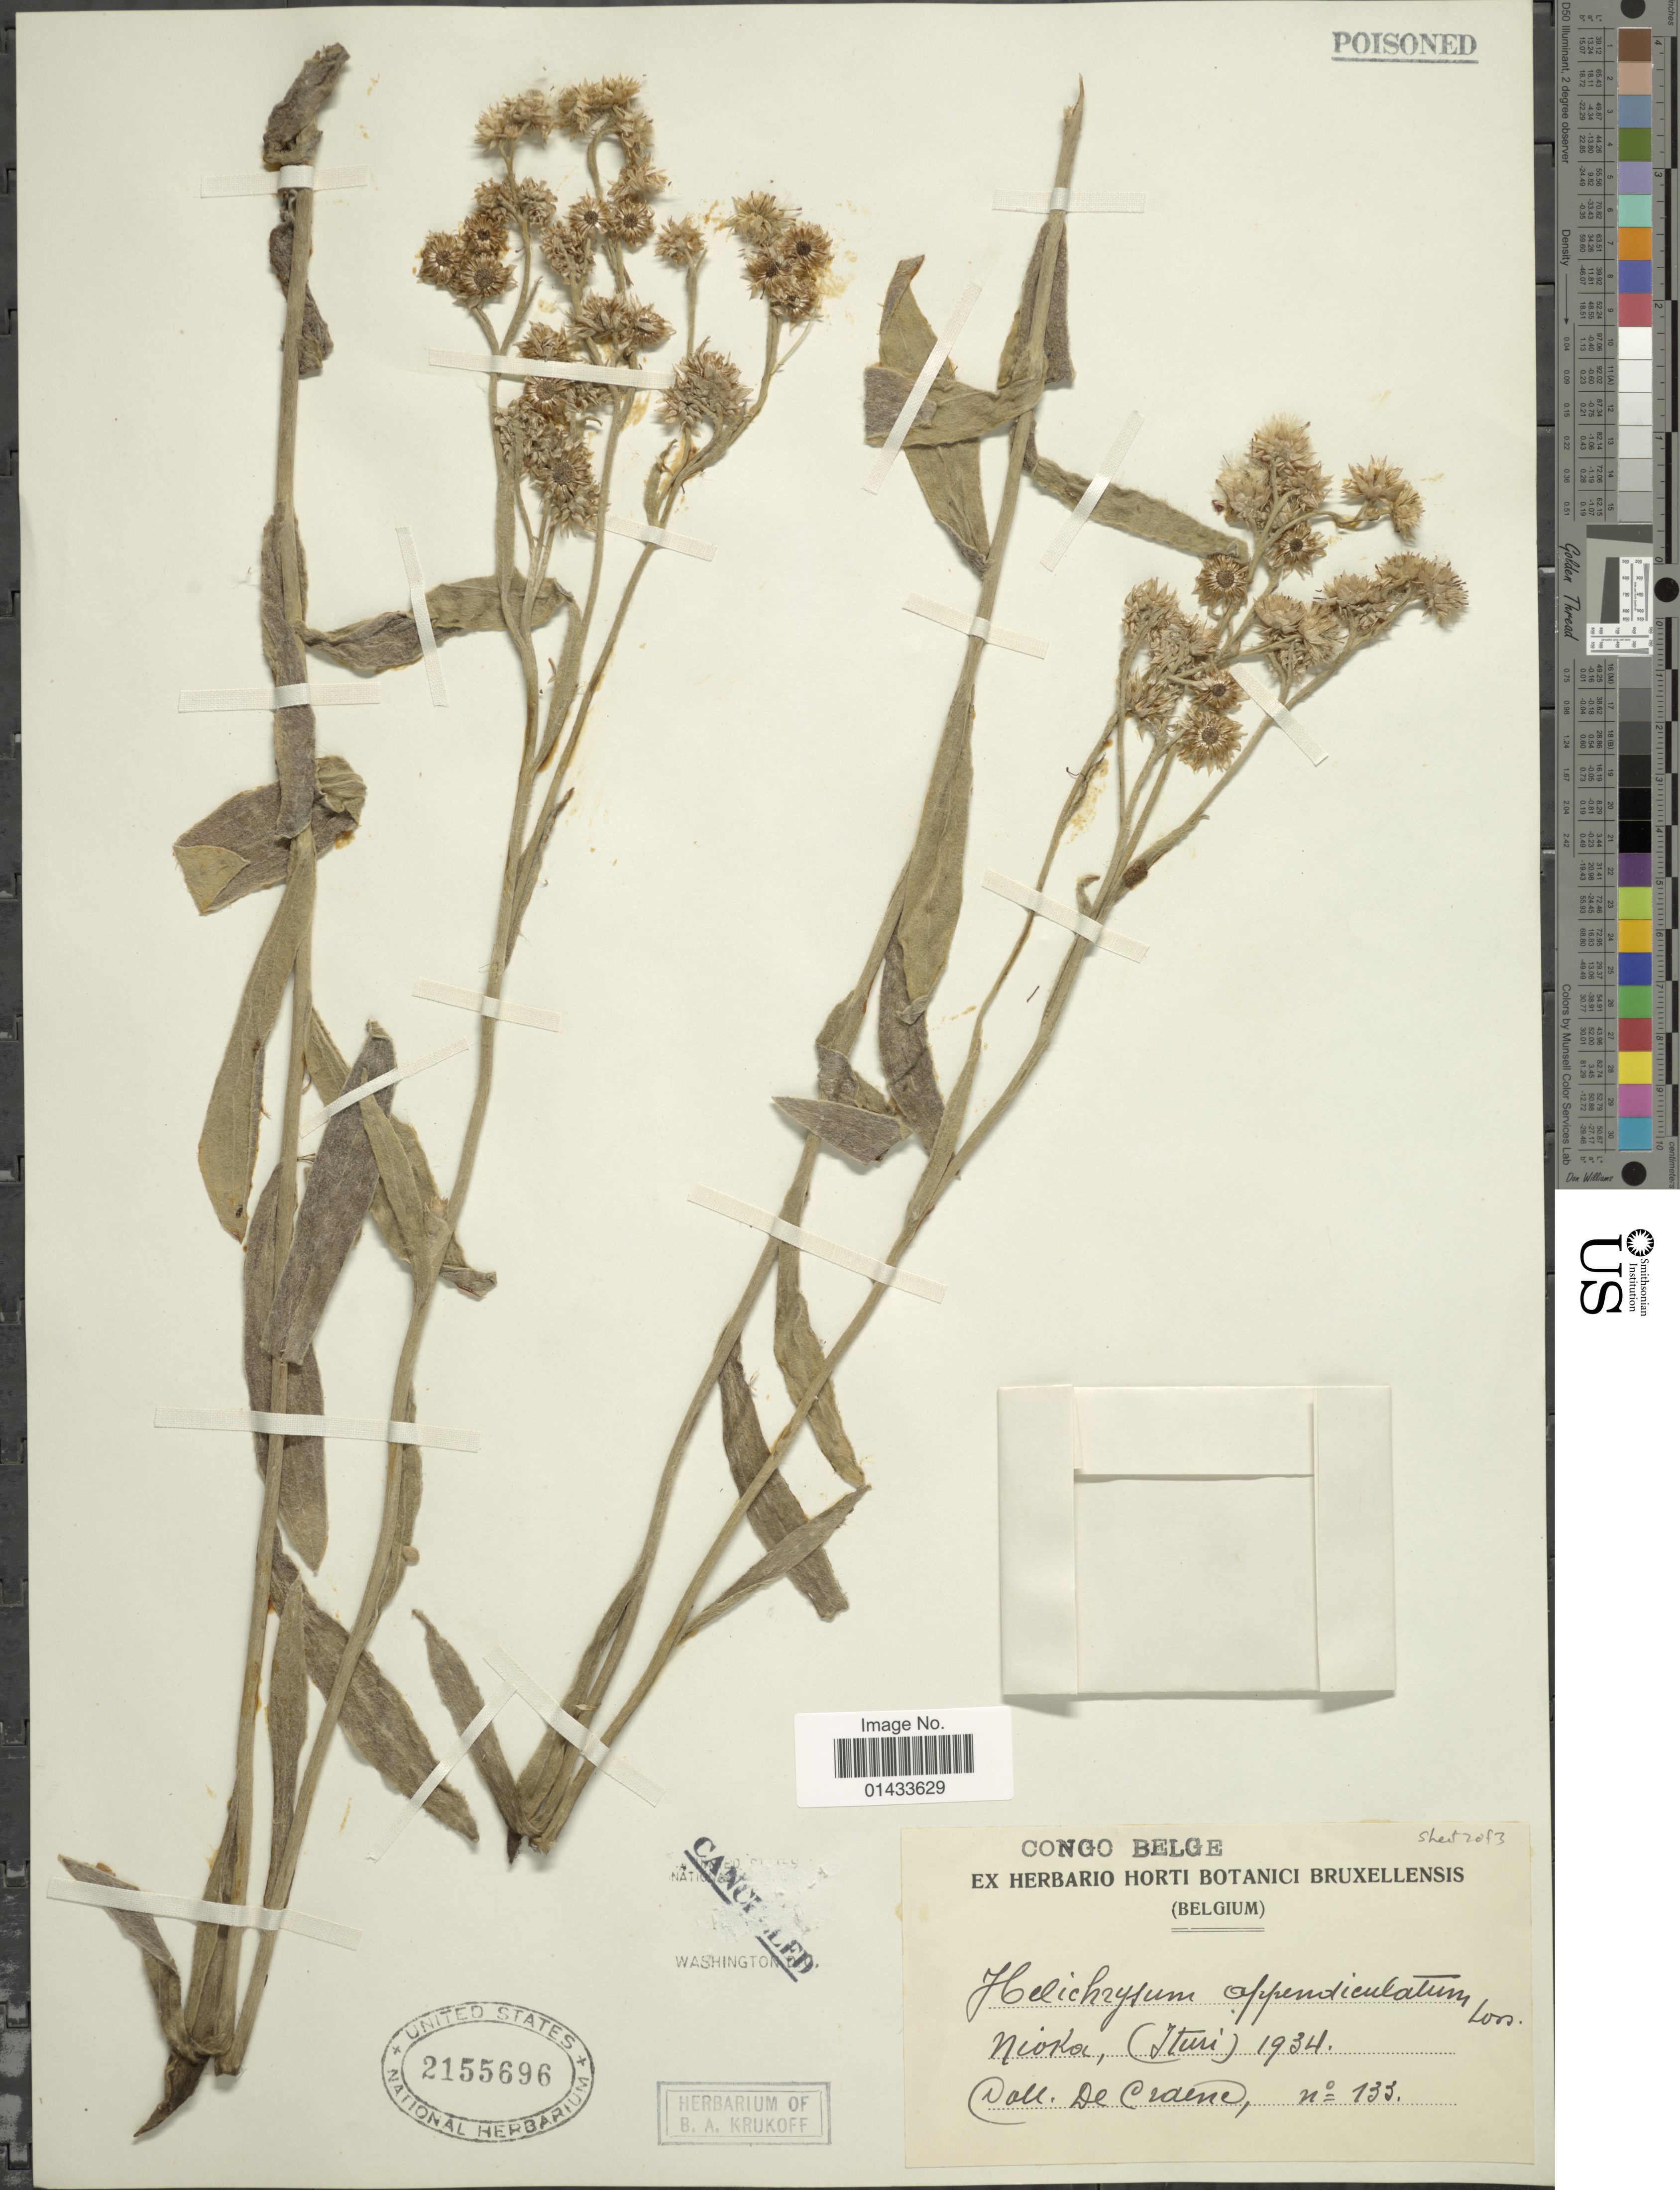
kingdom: Plantae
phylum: Tracheophyta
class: Magnoliopsida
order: Asterales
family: Asteraceae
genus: Helichrysum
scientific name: Helichrysum quartinianum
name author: A. Rich.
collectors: A. De Craene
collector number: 133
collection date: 1934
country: Congo, Democratic Republic of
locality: Congo Belge Nioka (Ituri)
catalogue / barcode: US 2155696